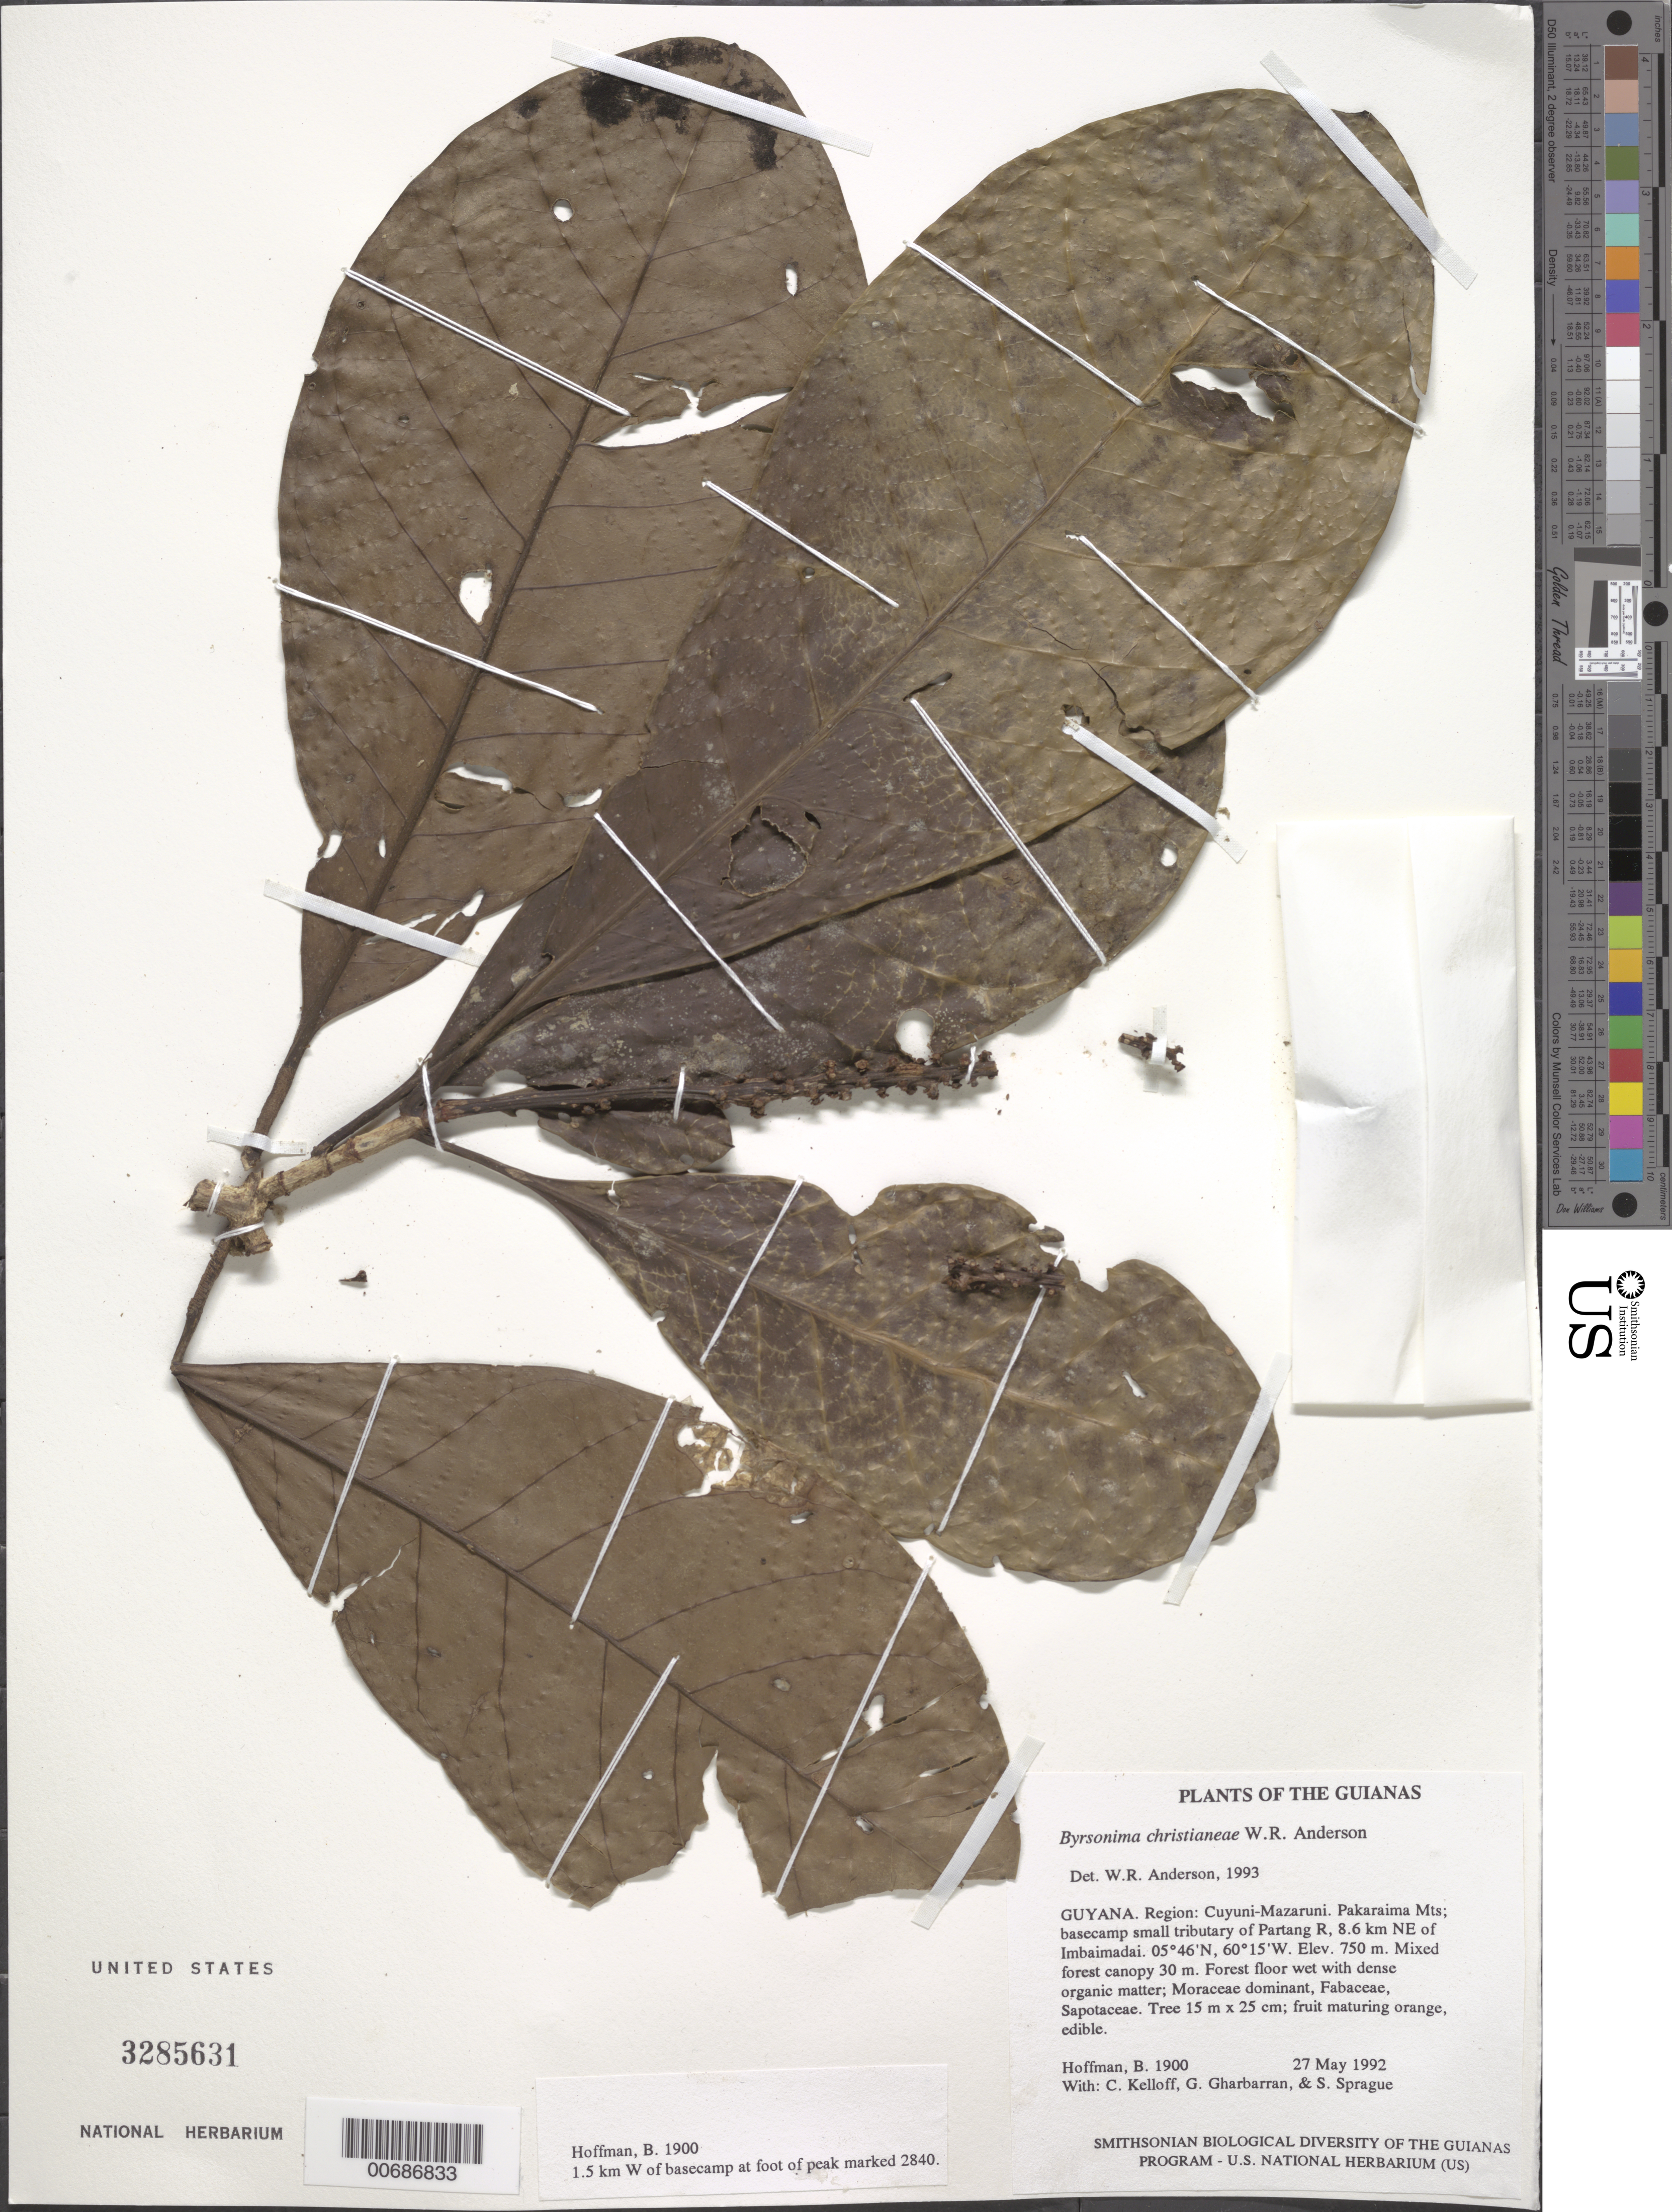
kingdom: Plantae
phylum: Tracheophyta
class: Magnoliopsida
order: Malpighiales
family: Malpighiaceae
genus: Byrsonima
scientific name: Byrsonima christianeae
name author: W.R. Anderson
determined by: Anderson, W. R., (MICH), University of Michigan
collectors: B. Hoffman, C. L. Kelloff, G. Gharbarran & S. Sprague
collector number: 1900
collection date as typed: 27 May 1992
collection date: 1992-05-27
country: Guyana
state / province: Cuyuni-Mazaruni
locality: Pakaraima Mts; basecamp on small tributary of Partang River, 8.6 km NE of Imbaimadai, 1.5 km W of basecamp at foot of peak marked 2840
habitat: Mixed forest canopy 30 m. Forest floor wet with dense organic matter; Moraceae dominant, Fabaceae, Sapotaceae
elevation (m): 750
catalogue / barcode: US 3285631